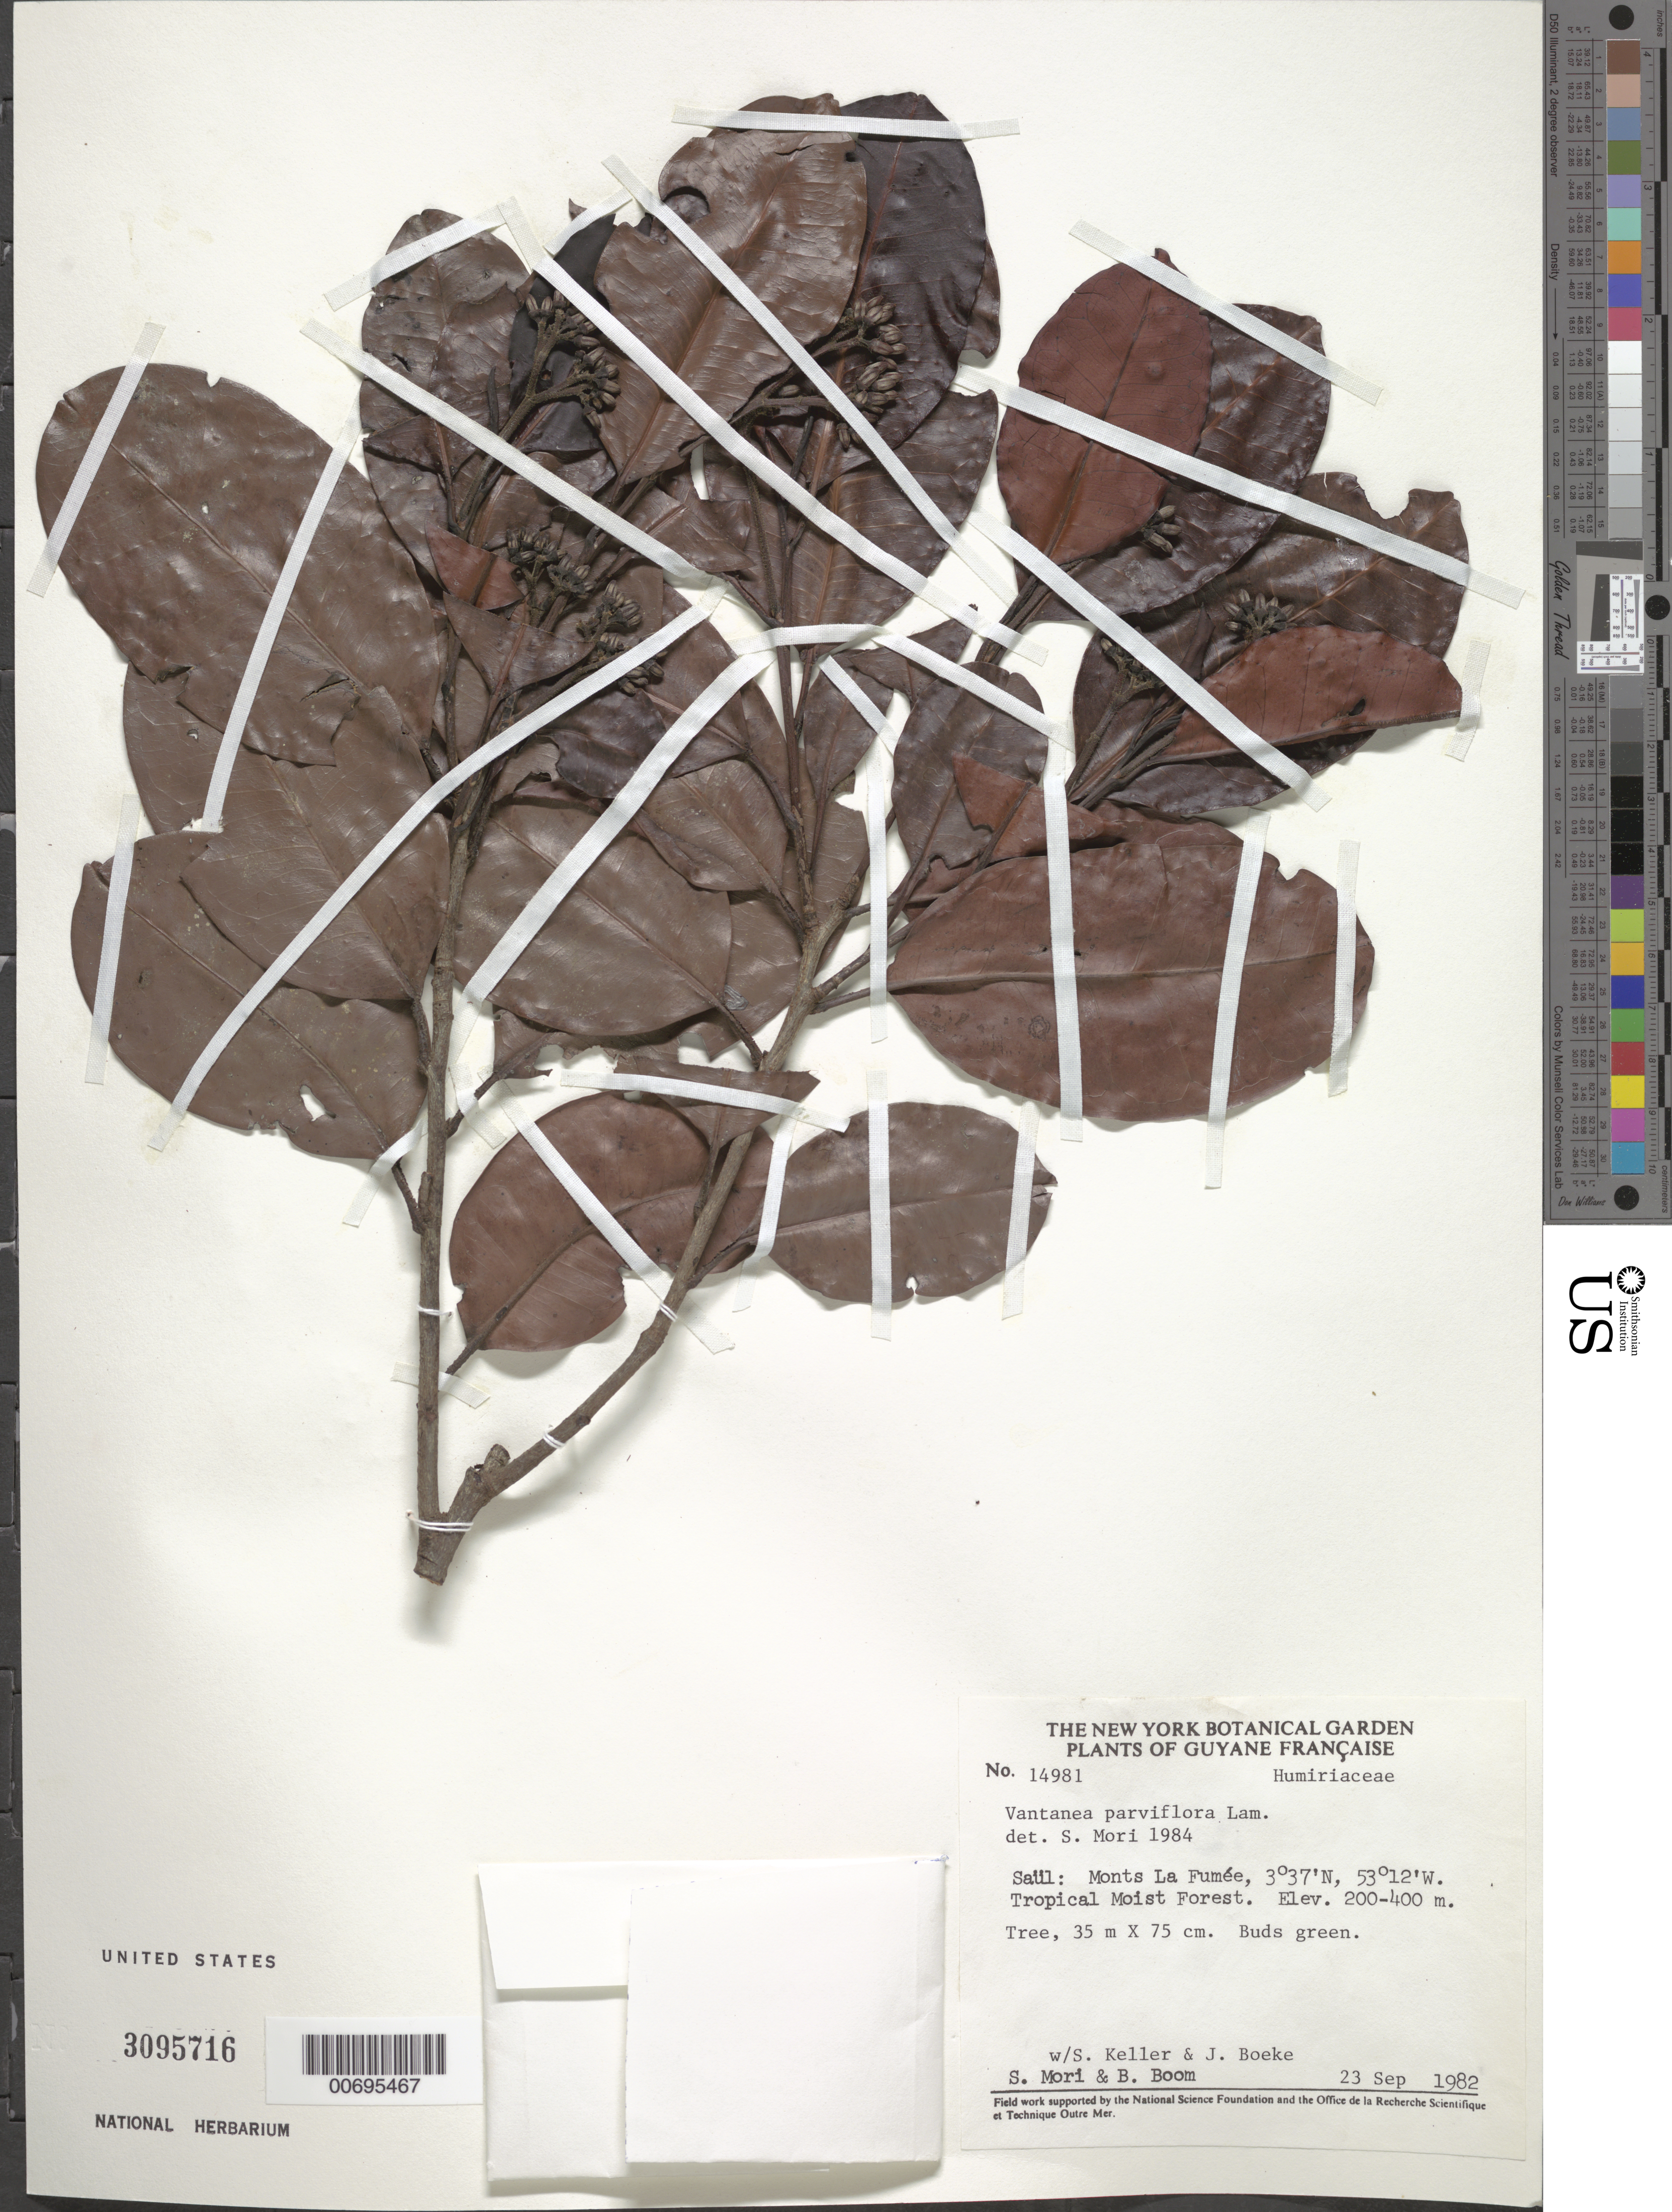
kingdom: Plantae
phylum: Tracheophyta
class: Magnoliopsida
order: Malpighiales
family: Humiriaceae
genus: Vantanea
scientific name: Vantanea parviflora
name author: Lam.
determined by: Mori, Scott A.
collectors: S. Mori et al.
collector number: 14981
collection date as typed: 23-Sep-82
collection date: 1982-09-23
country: French Guiana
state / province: Saint-Laurent-du-Maroni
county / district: Saül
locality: Saül, Monts La Fumée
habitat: Tropical moist forest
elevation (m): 200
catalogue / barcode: US 3095716